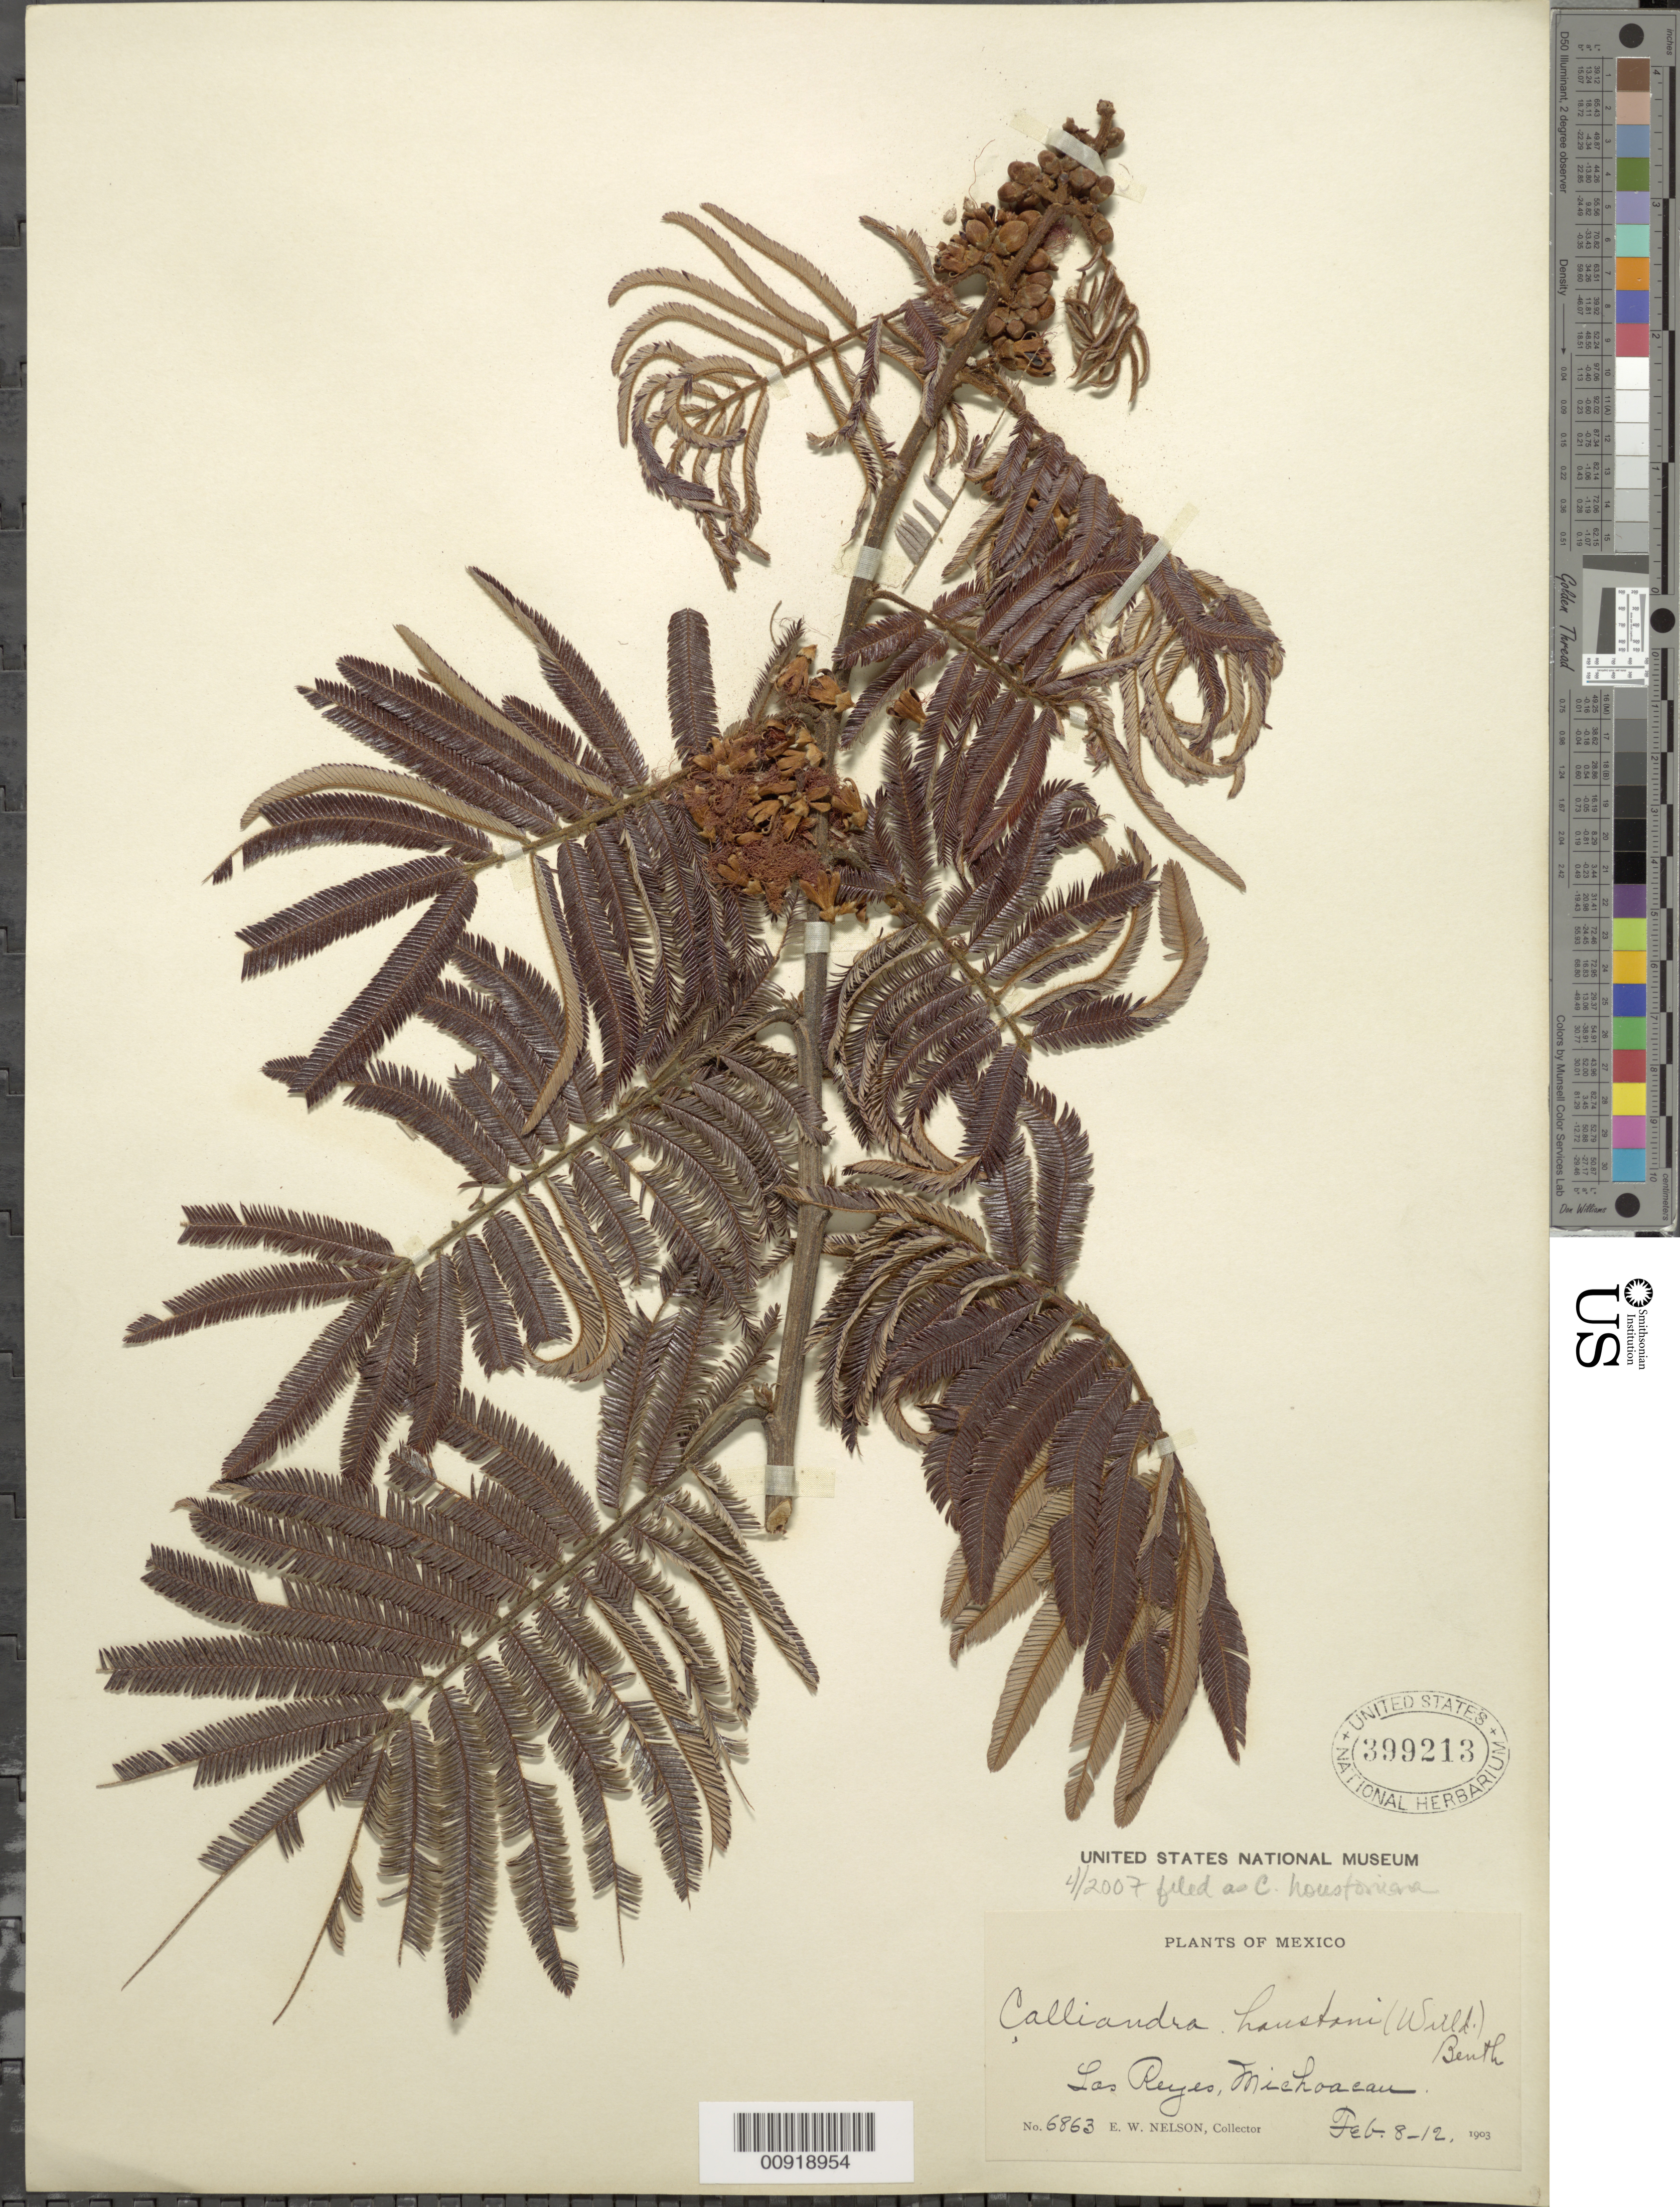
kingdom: Plantae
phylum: Tracheophyta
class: Magnoliopsida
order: Fabales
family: Fabaceae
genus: Calliandra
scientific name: Calliandra houstoniana var. houstoniana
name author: (Mill.) Standl.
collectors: E. W. Nelson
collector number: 6863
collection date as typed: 08 Feb 1903 to 12 Feb 1903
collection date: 1903-02-08/1903-02-12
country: Mexico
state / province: Michoacán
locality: Los Reyes, Michoacán.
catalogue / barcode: US 399213